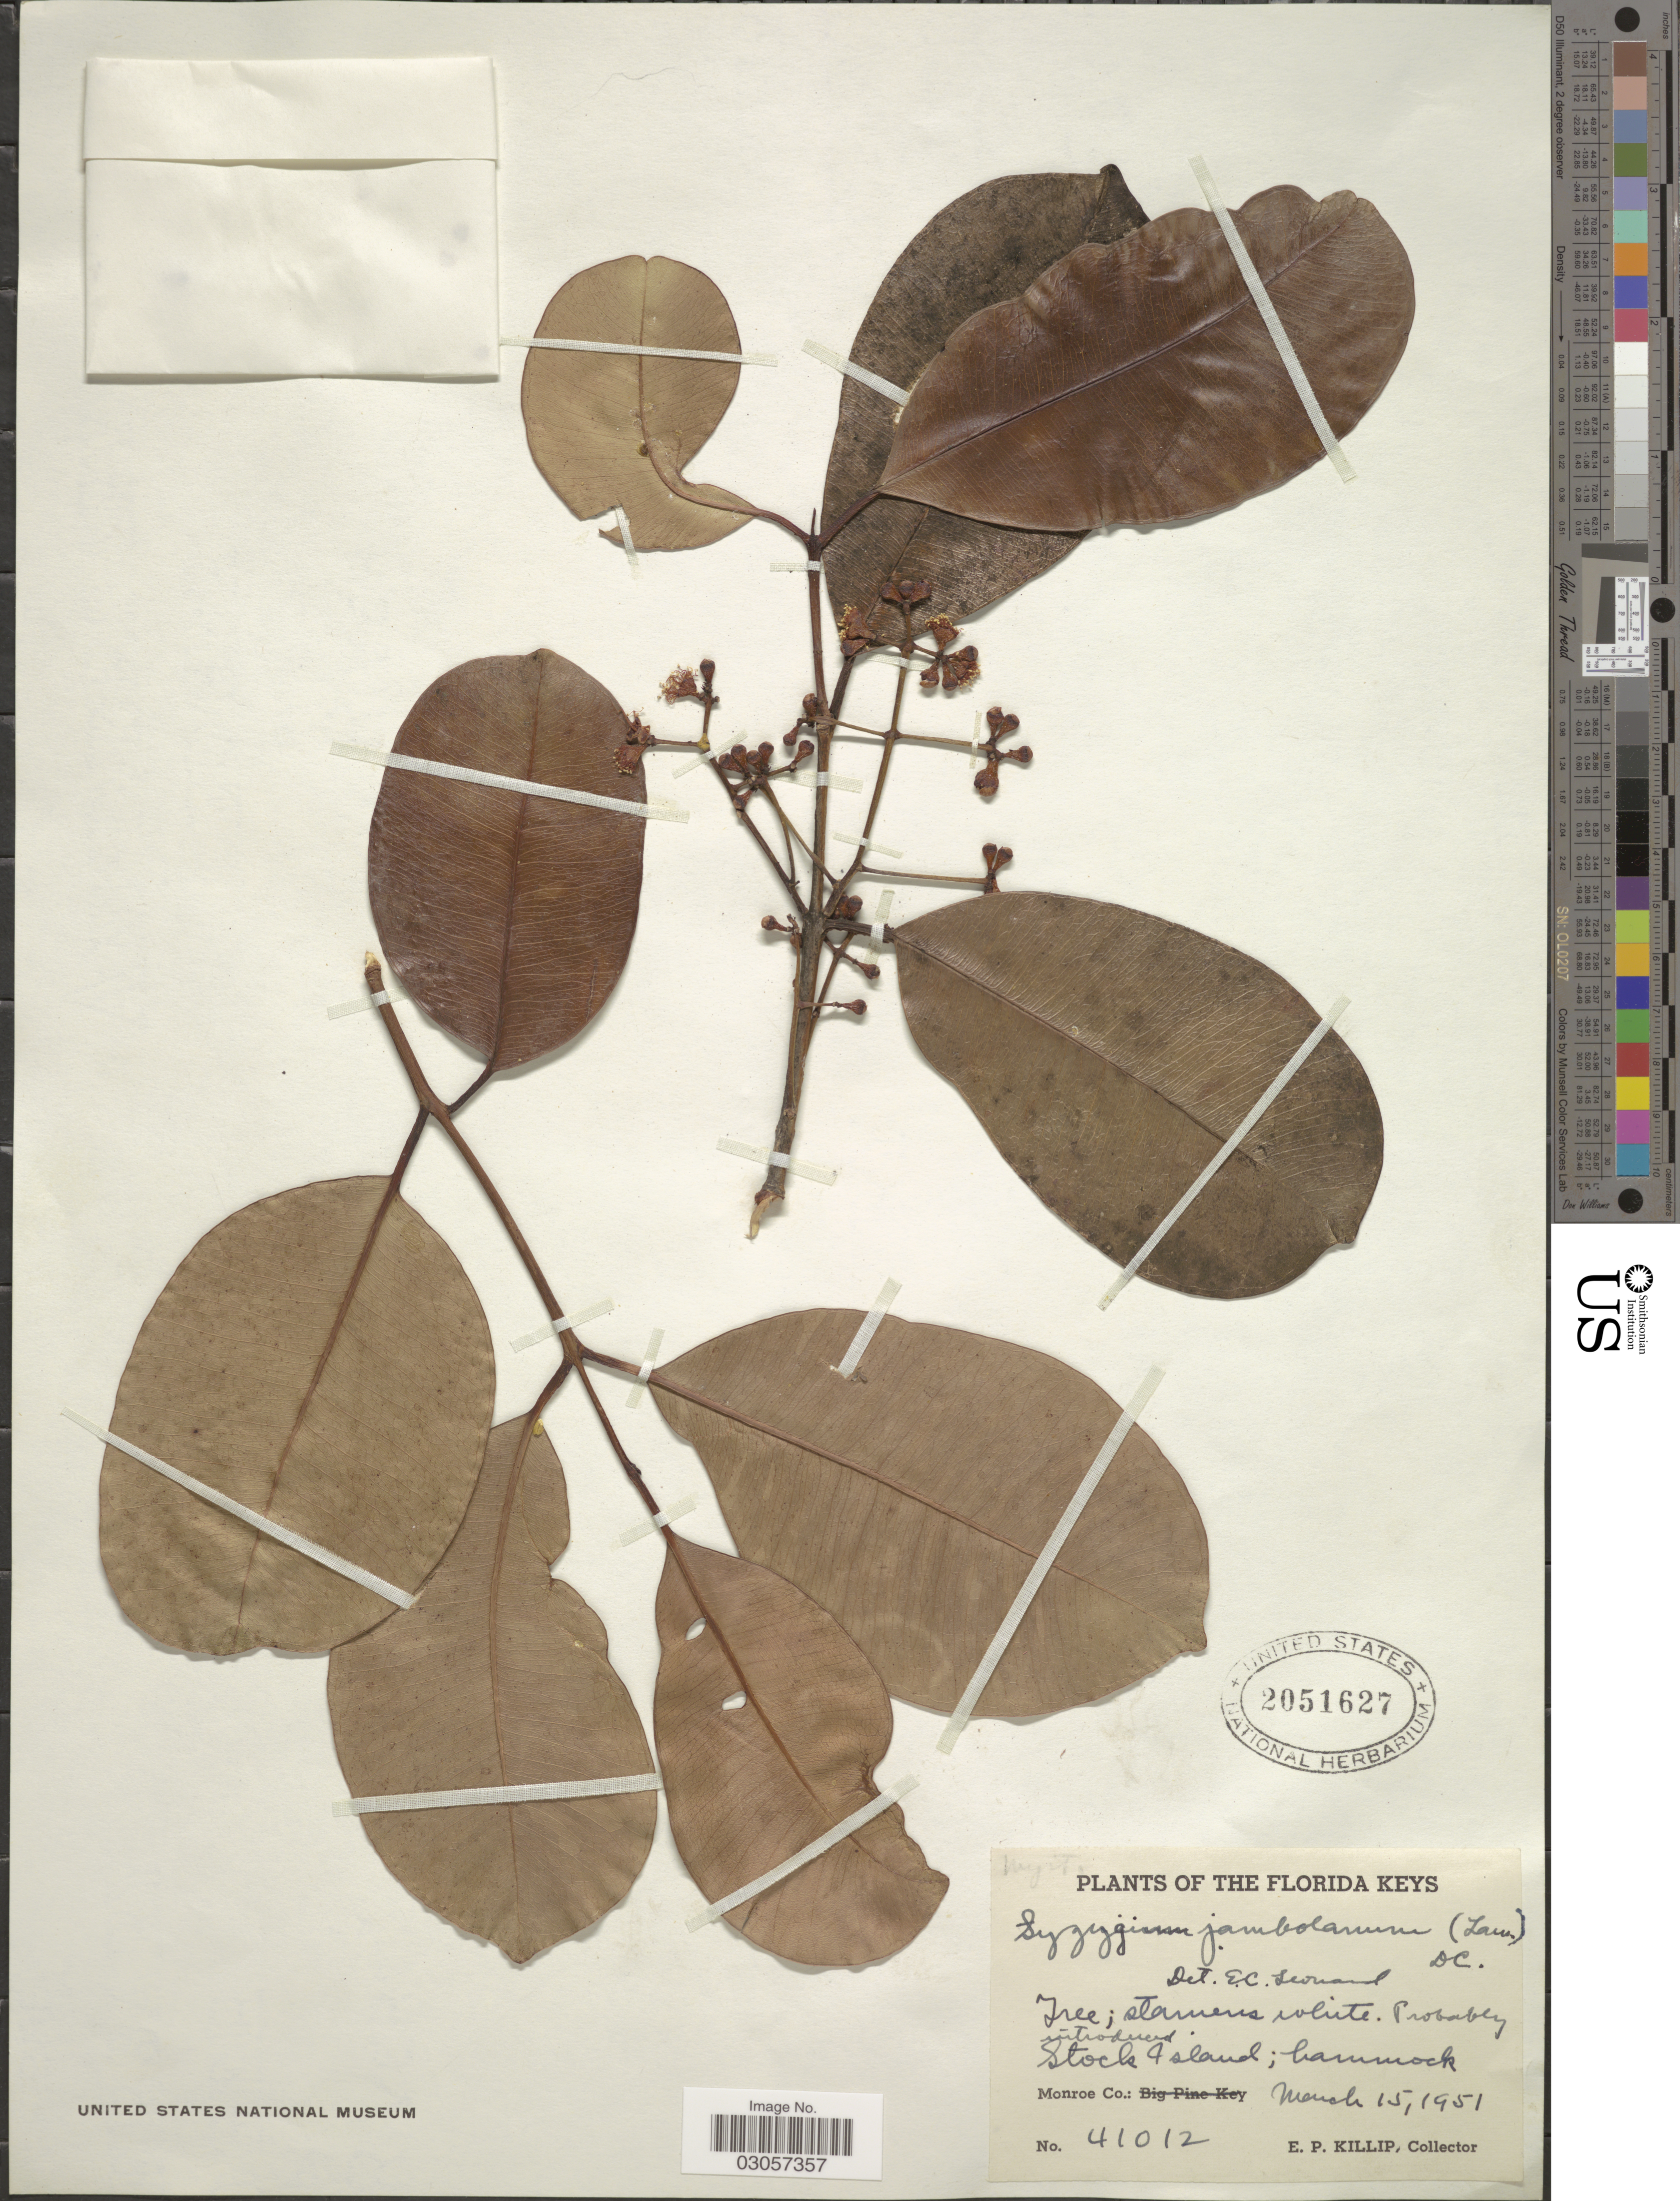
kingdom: Plantae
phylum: Tracheophyta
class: Magnoliopsida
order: Myrtales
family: Myrtaceae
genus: Syzygium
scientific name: Syzygium jambolanum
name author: (Lam.) DC.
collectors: E. P. Killip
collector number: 41012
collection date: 1951-03-15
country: United States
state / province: Florida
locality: The Florida Keys, Stock Island; hammock, Monroe Co.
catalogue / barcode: US 2051627